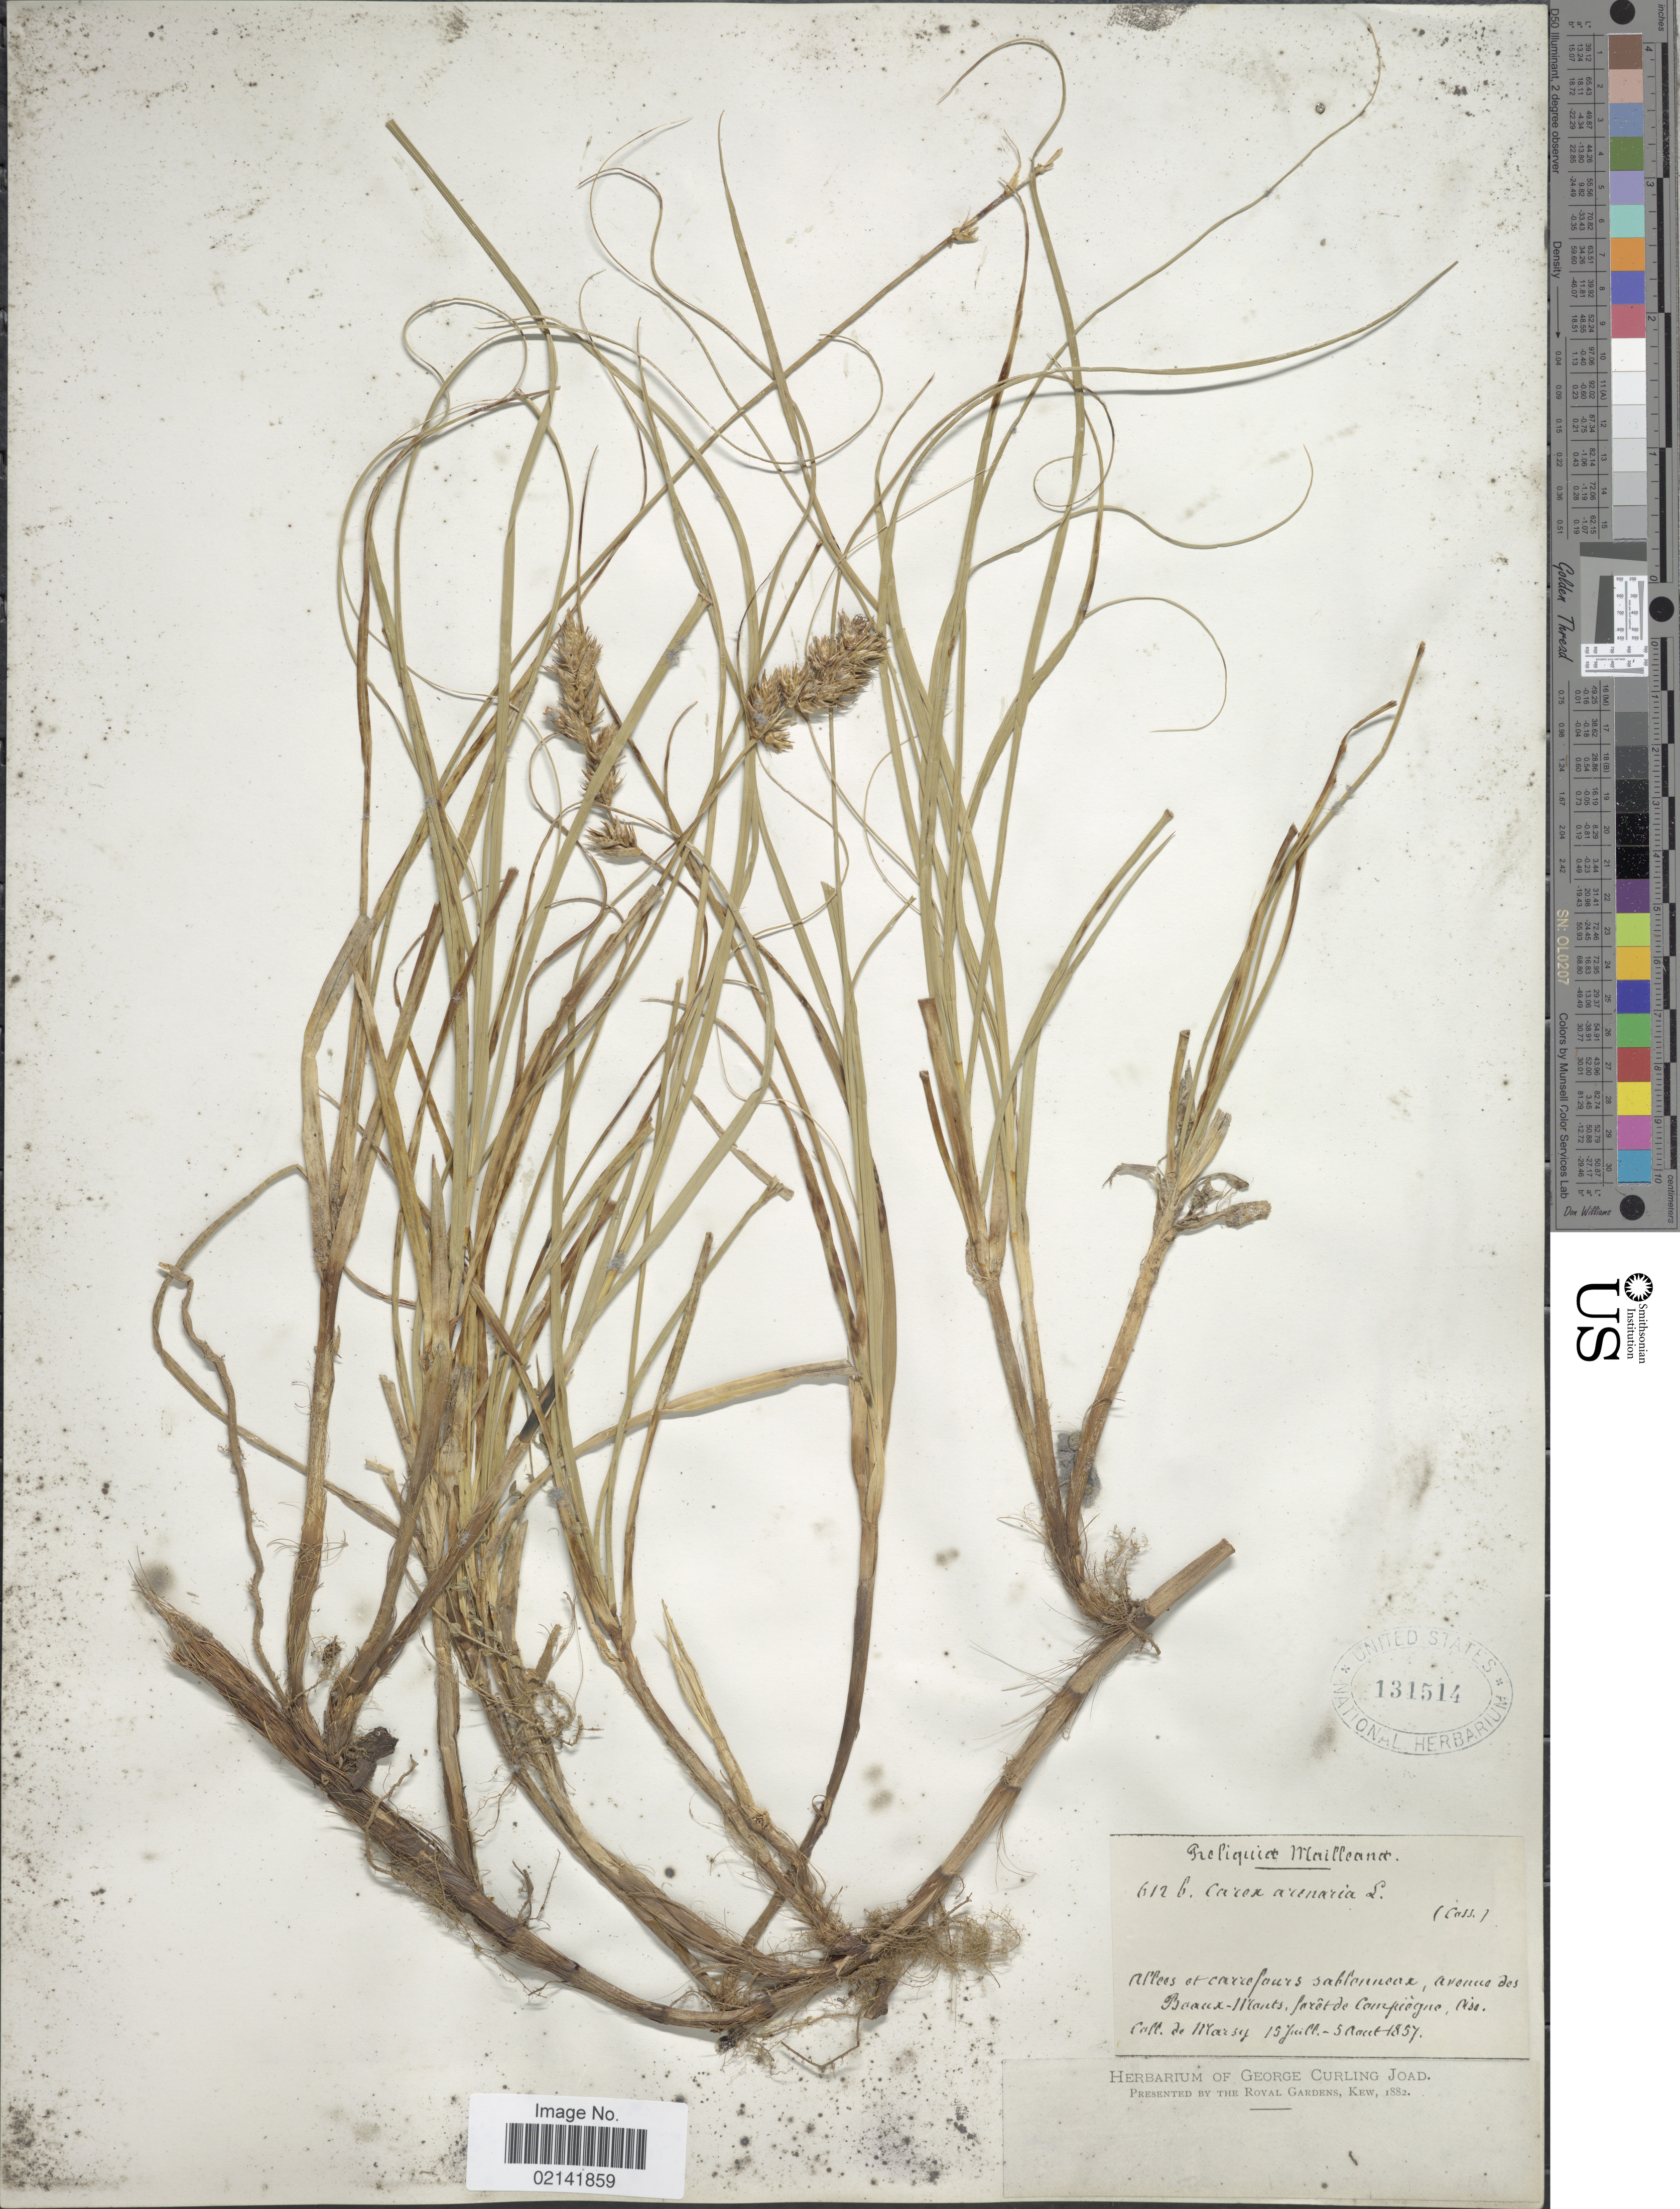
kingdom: Plantae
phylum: Tracheophyta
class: Liliopsida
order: Poales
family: Cyperaceae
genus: Carex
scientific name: Carex arenaria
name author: L.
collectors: de Marsy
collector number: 612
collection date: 1857-07-15/1857-08-05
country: France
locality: Allees et carcefours sablonneax, avonno des Beaux-Monts, foret de Compiègne, Aisa [interpreted]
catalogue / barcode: US 131514